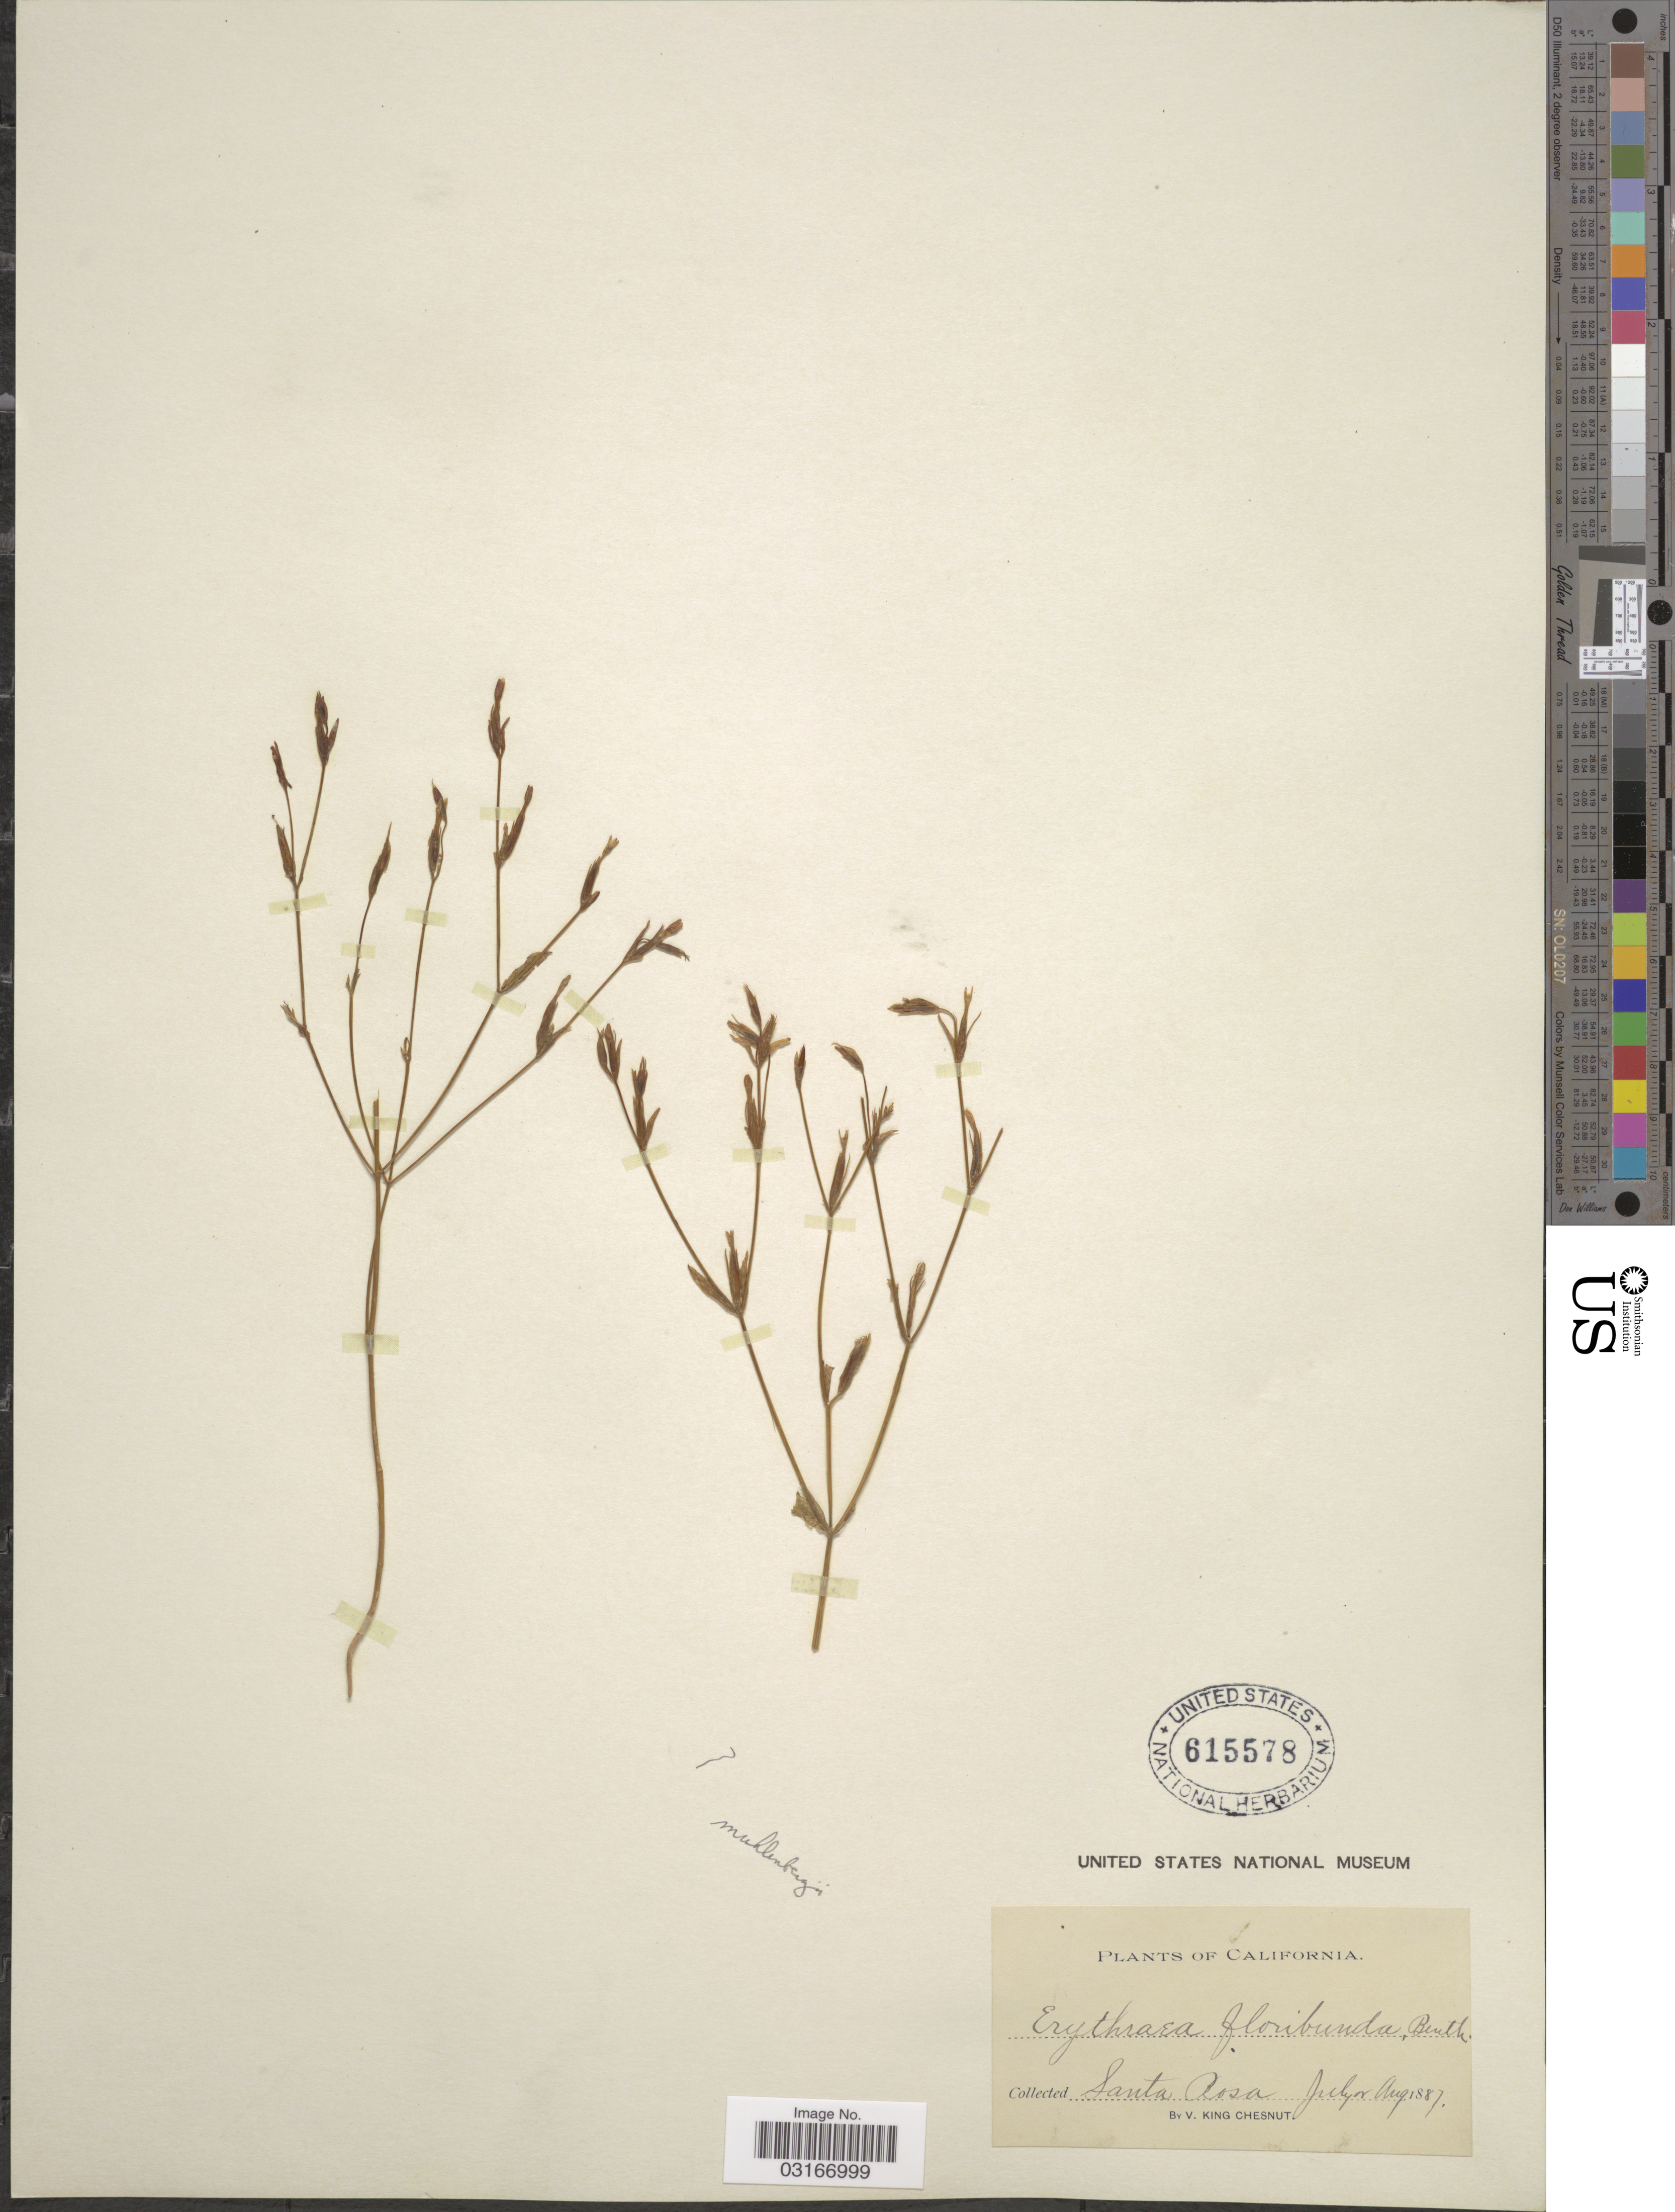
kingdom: Plantae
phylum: Tracheophyta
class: Magnoliopsida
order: Gentianales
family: Gentianaceae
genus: Centaurium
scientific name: Centaurium muehlenbergii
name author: (Griseb.) W. Wight ex Piper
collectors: V. Chesnut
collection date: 1887-07/1887-08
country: United States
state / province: California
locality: Santa Rosa.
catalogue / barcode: US 615578